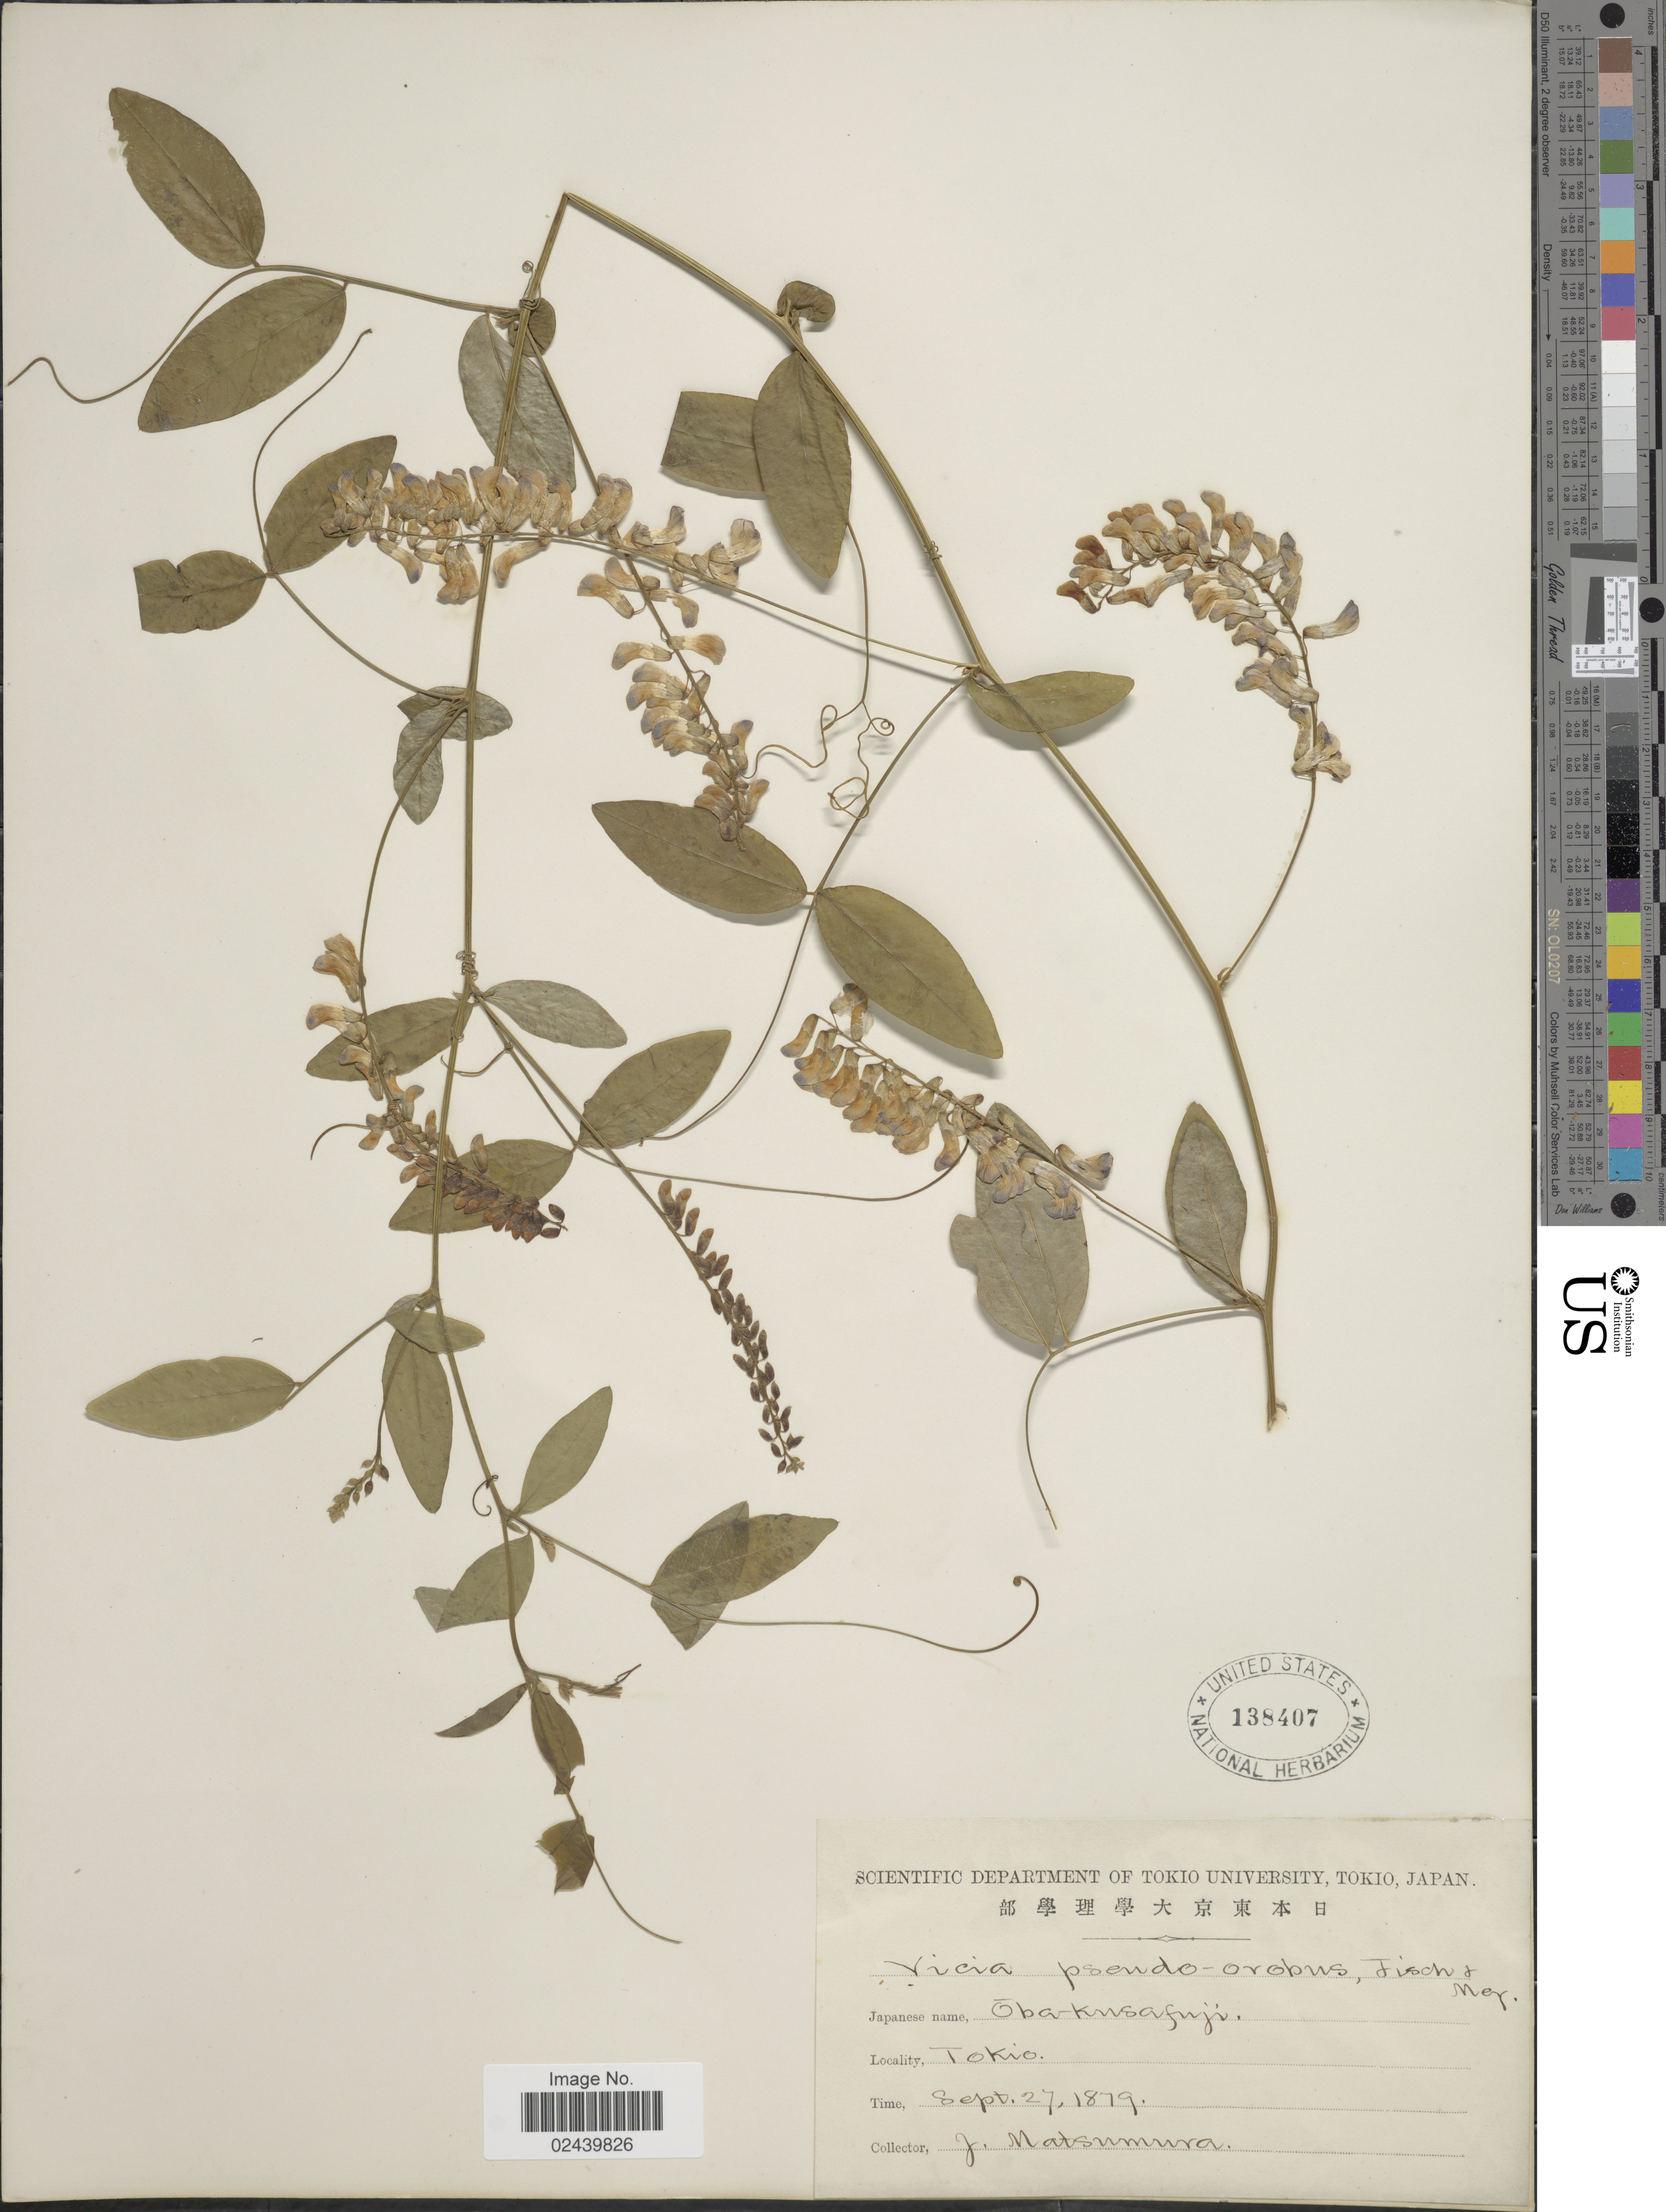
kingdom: Plantae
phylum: Tracheophyta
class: Magnoliopsida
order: Fabales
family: Fabaceae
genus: Vicia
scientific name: Vicia pseudo-orobus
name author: Fisch. & C.A. Mey.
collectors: J. Matsumura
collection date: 1879-09-27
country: Japan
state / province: Tokyo, Federal City of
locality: Tokio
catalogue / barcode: US 138407